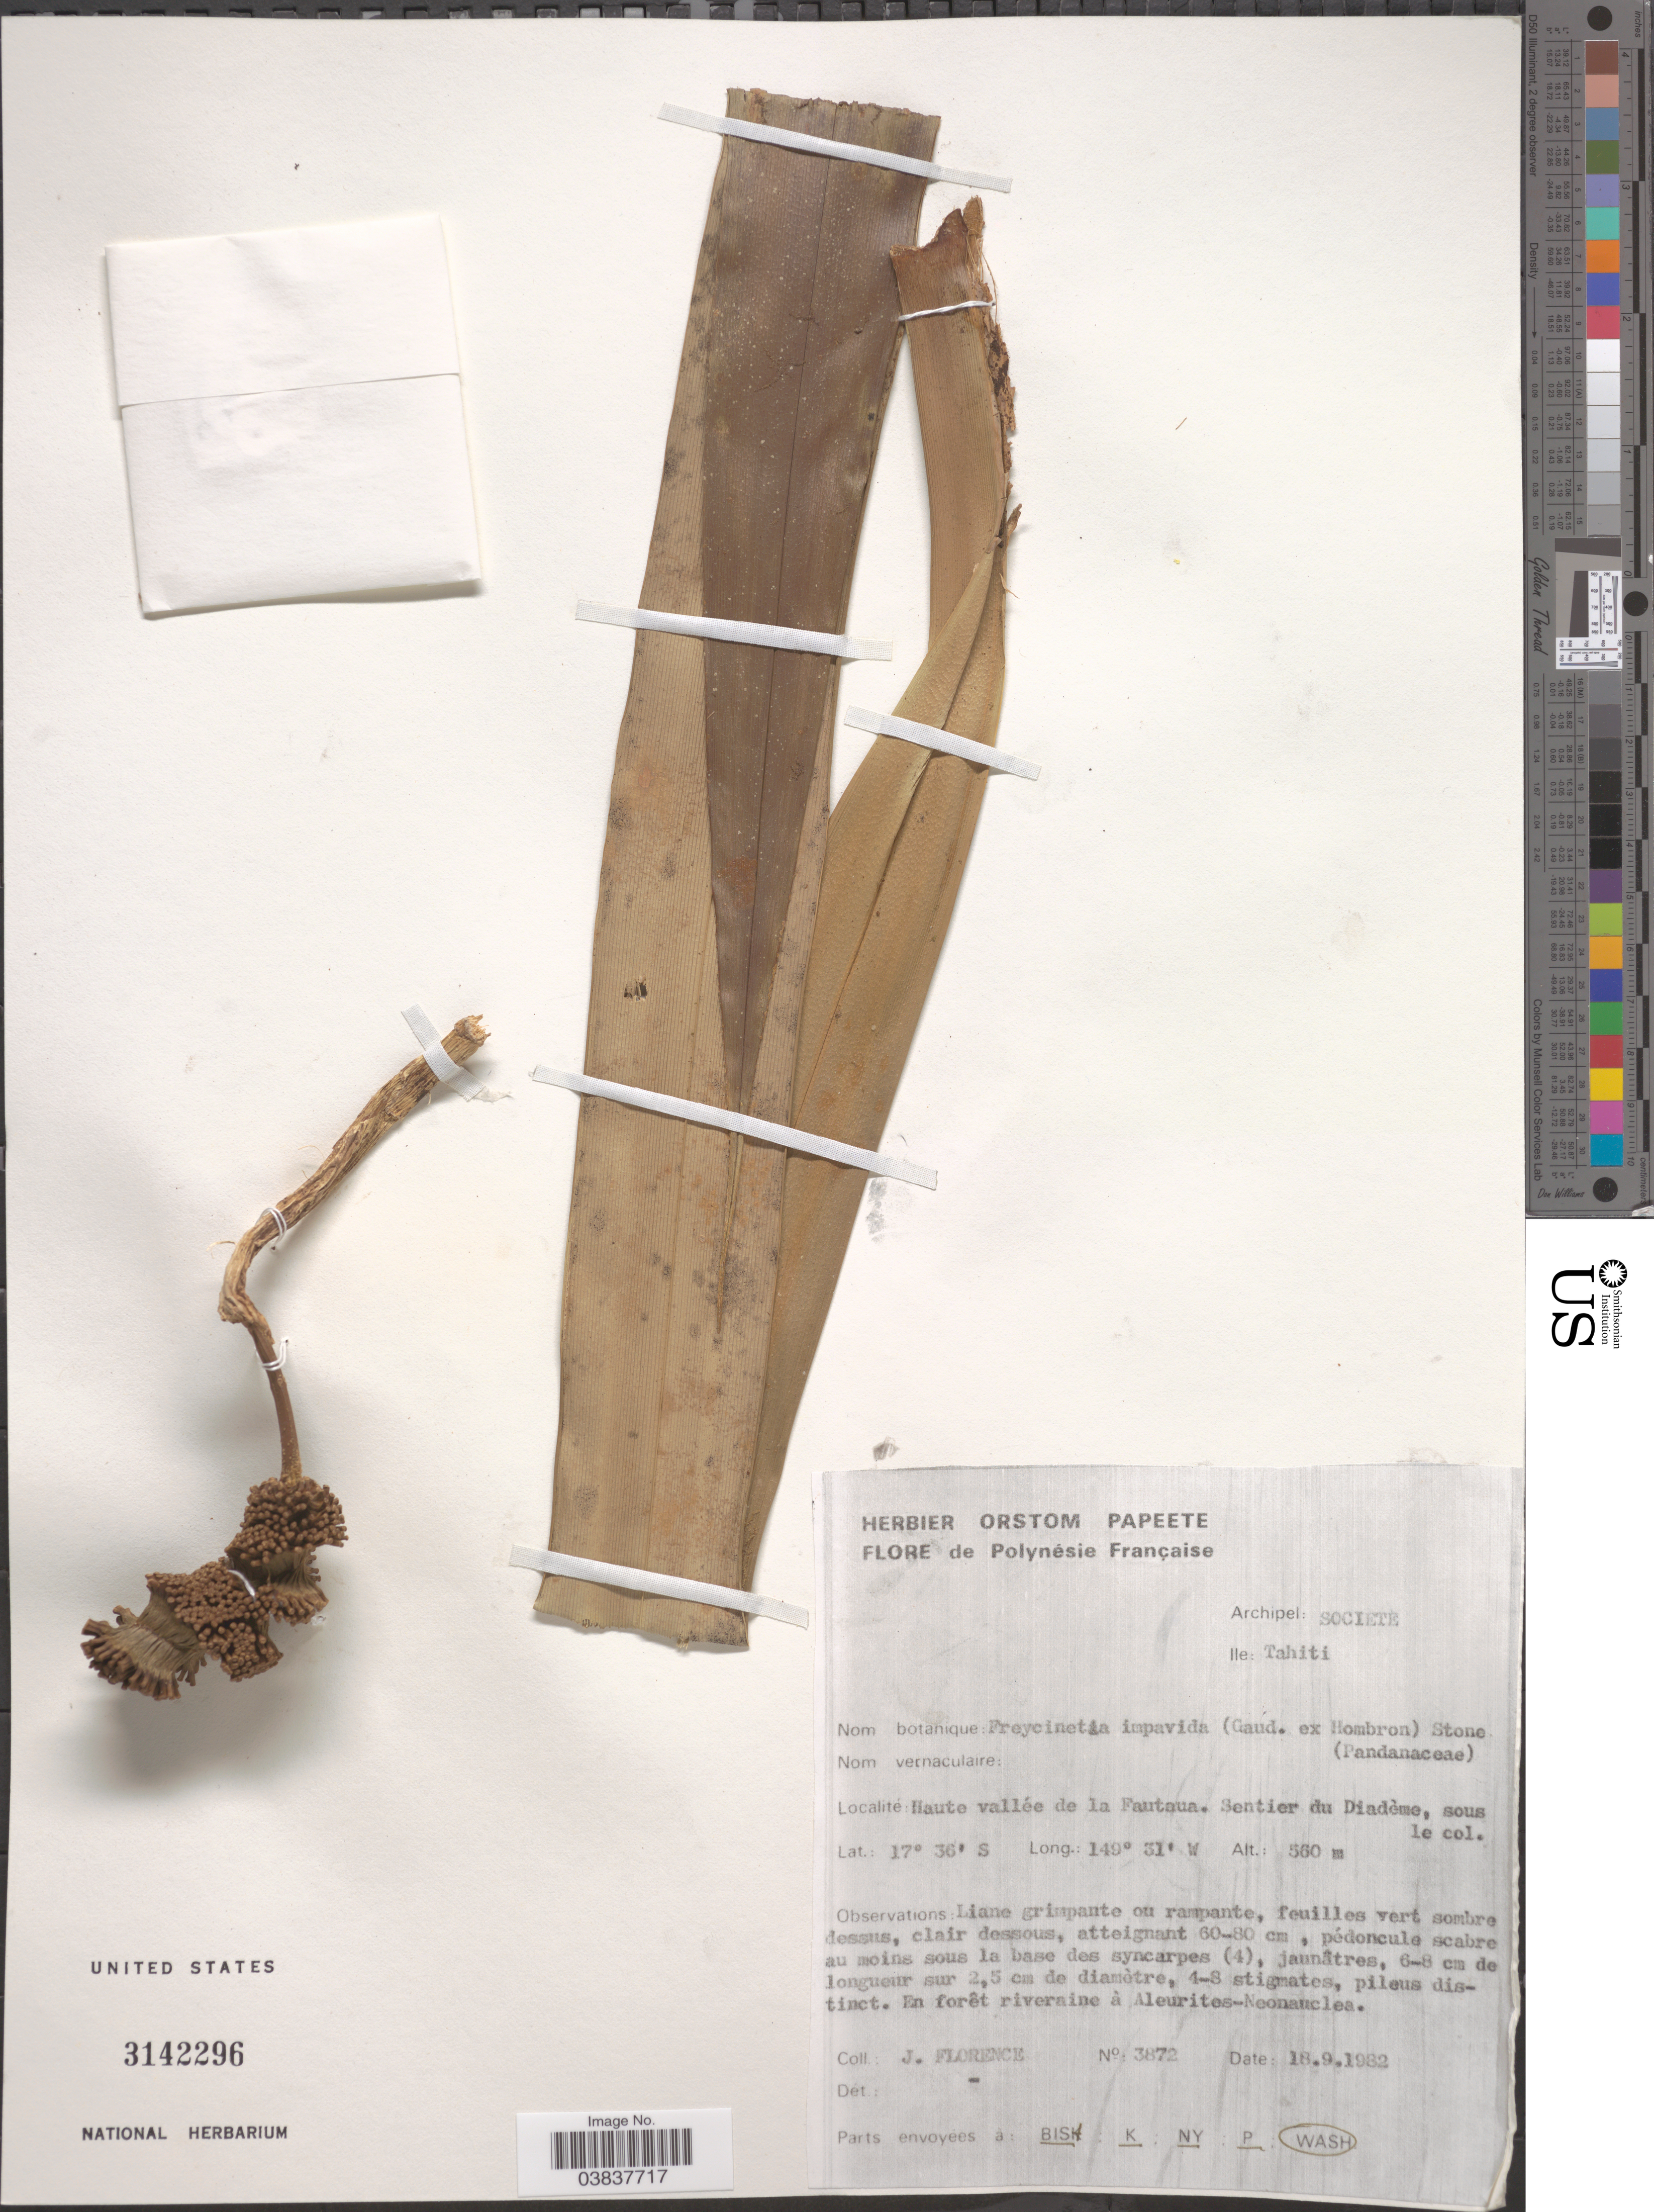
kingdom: Plantae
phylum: Tracheophyta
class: Liliopsida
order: Pandanales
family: Pandanaceae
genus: Freycinetia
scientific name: Freycinetia intermedia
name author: Merr. & L.M. Perry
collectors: J. Florence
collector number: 3872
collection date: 1982-09-18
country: French Polynesia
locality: Polynésie Française. Archipel: Societe. Ile: Tahiti. Haute vallée de la Fautaua. Sentier du Diadème, sous le col.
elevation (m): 560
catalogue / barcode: US 3142296